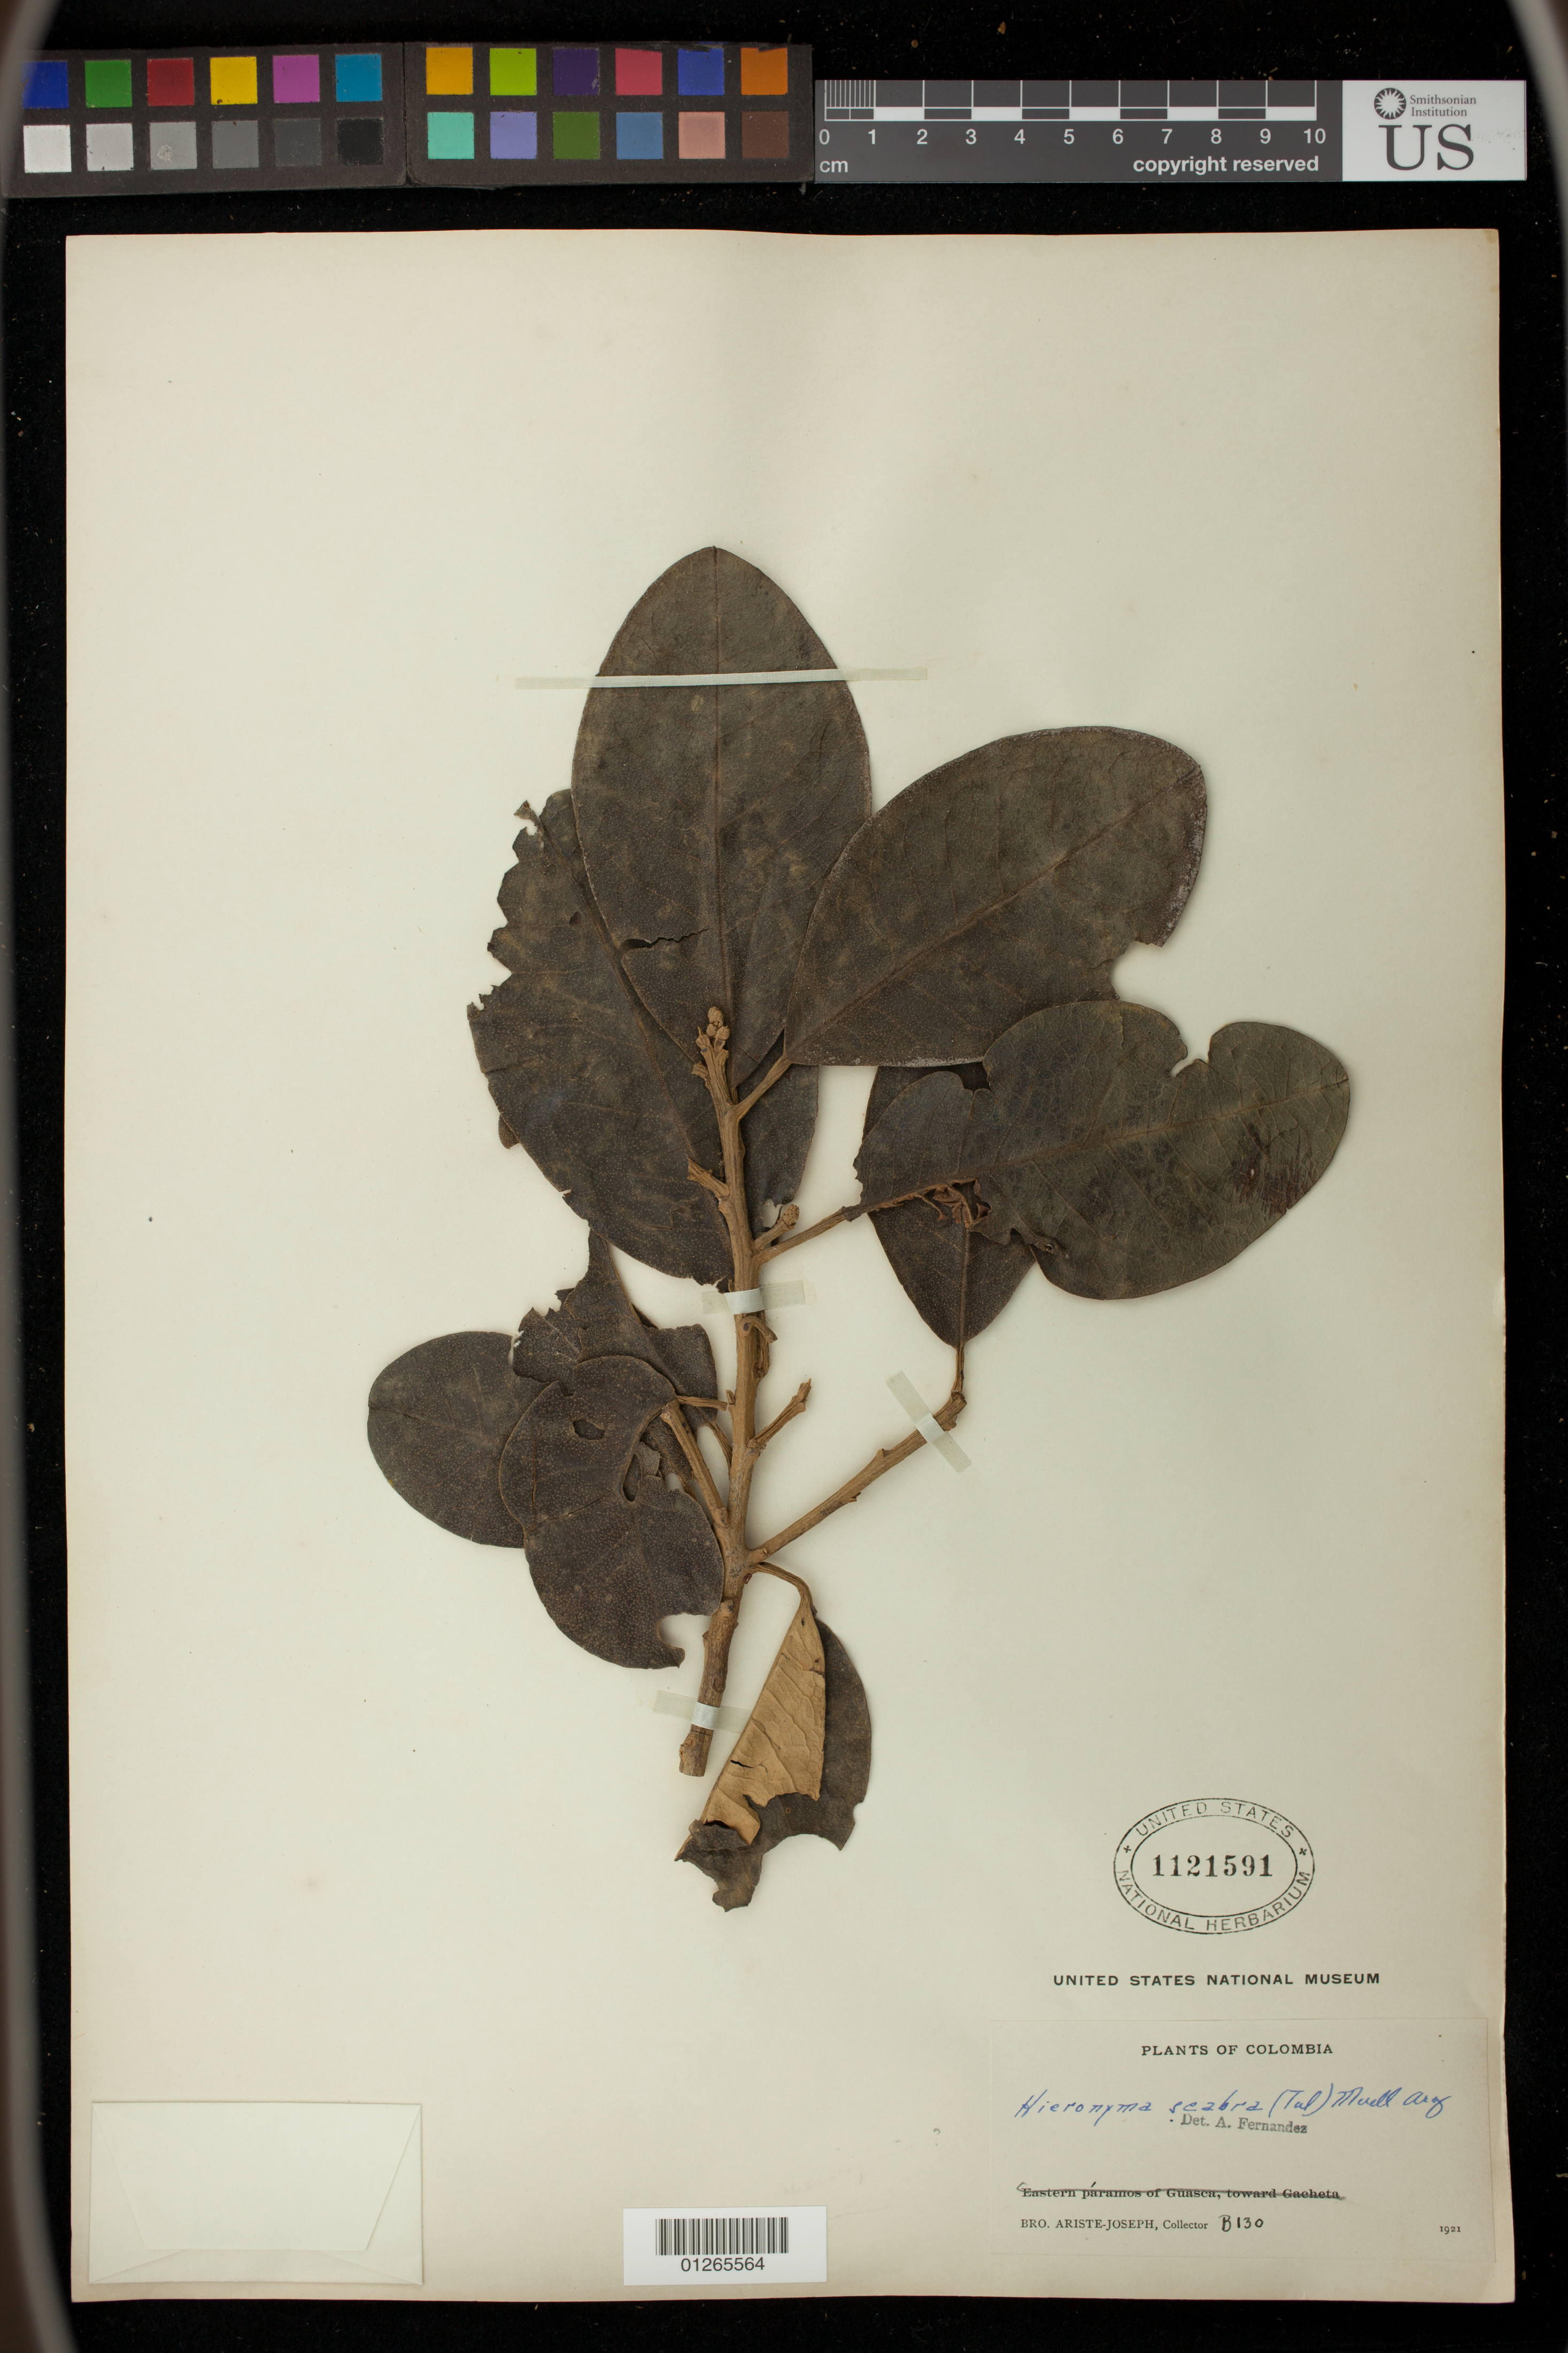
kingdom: Plantae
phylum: Tracheophyta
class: Magnoliopsida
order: Malpighiales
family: Phyllanthaceae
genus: Hieronyma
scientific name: Hieronyma scabrida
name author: (Tul.) Müll. Arg.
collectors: Bro. Ariste-Joseph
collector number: B130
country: Colombia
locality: Eastern Cordillera,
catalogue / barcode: US 1121591